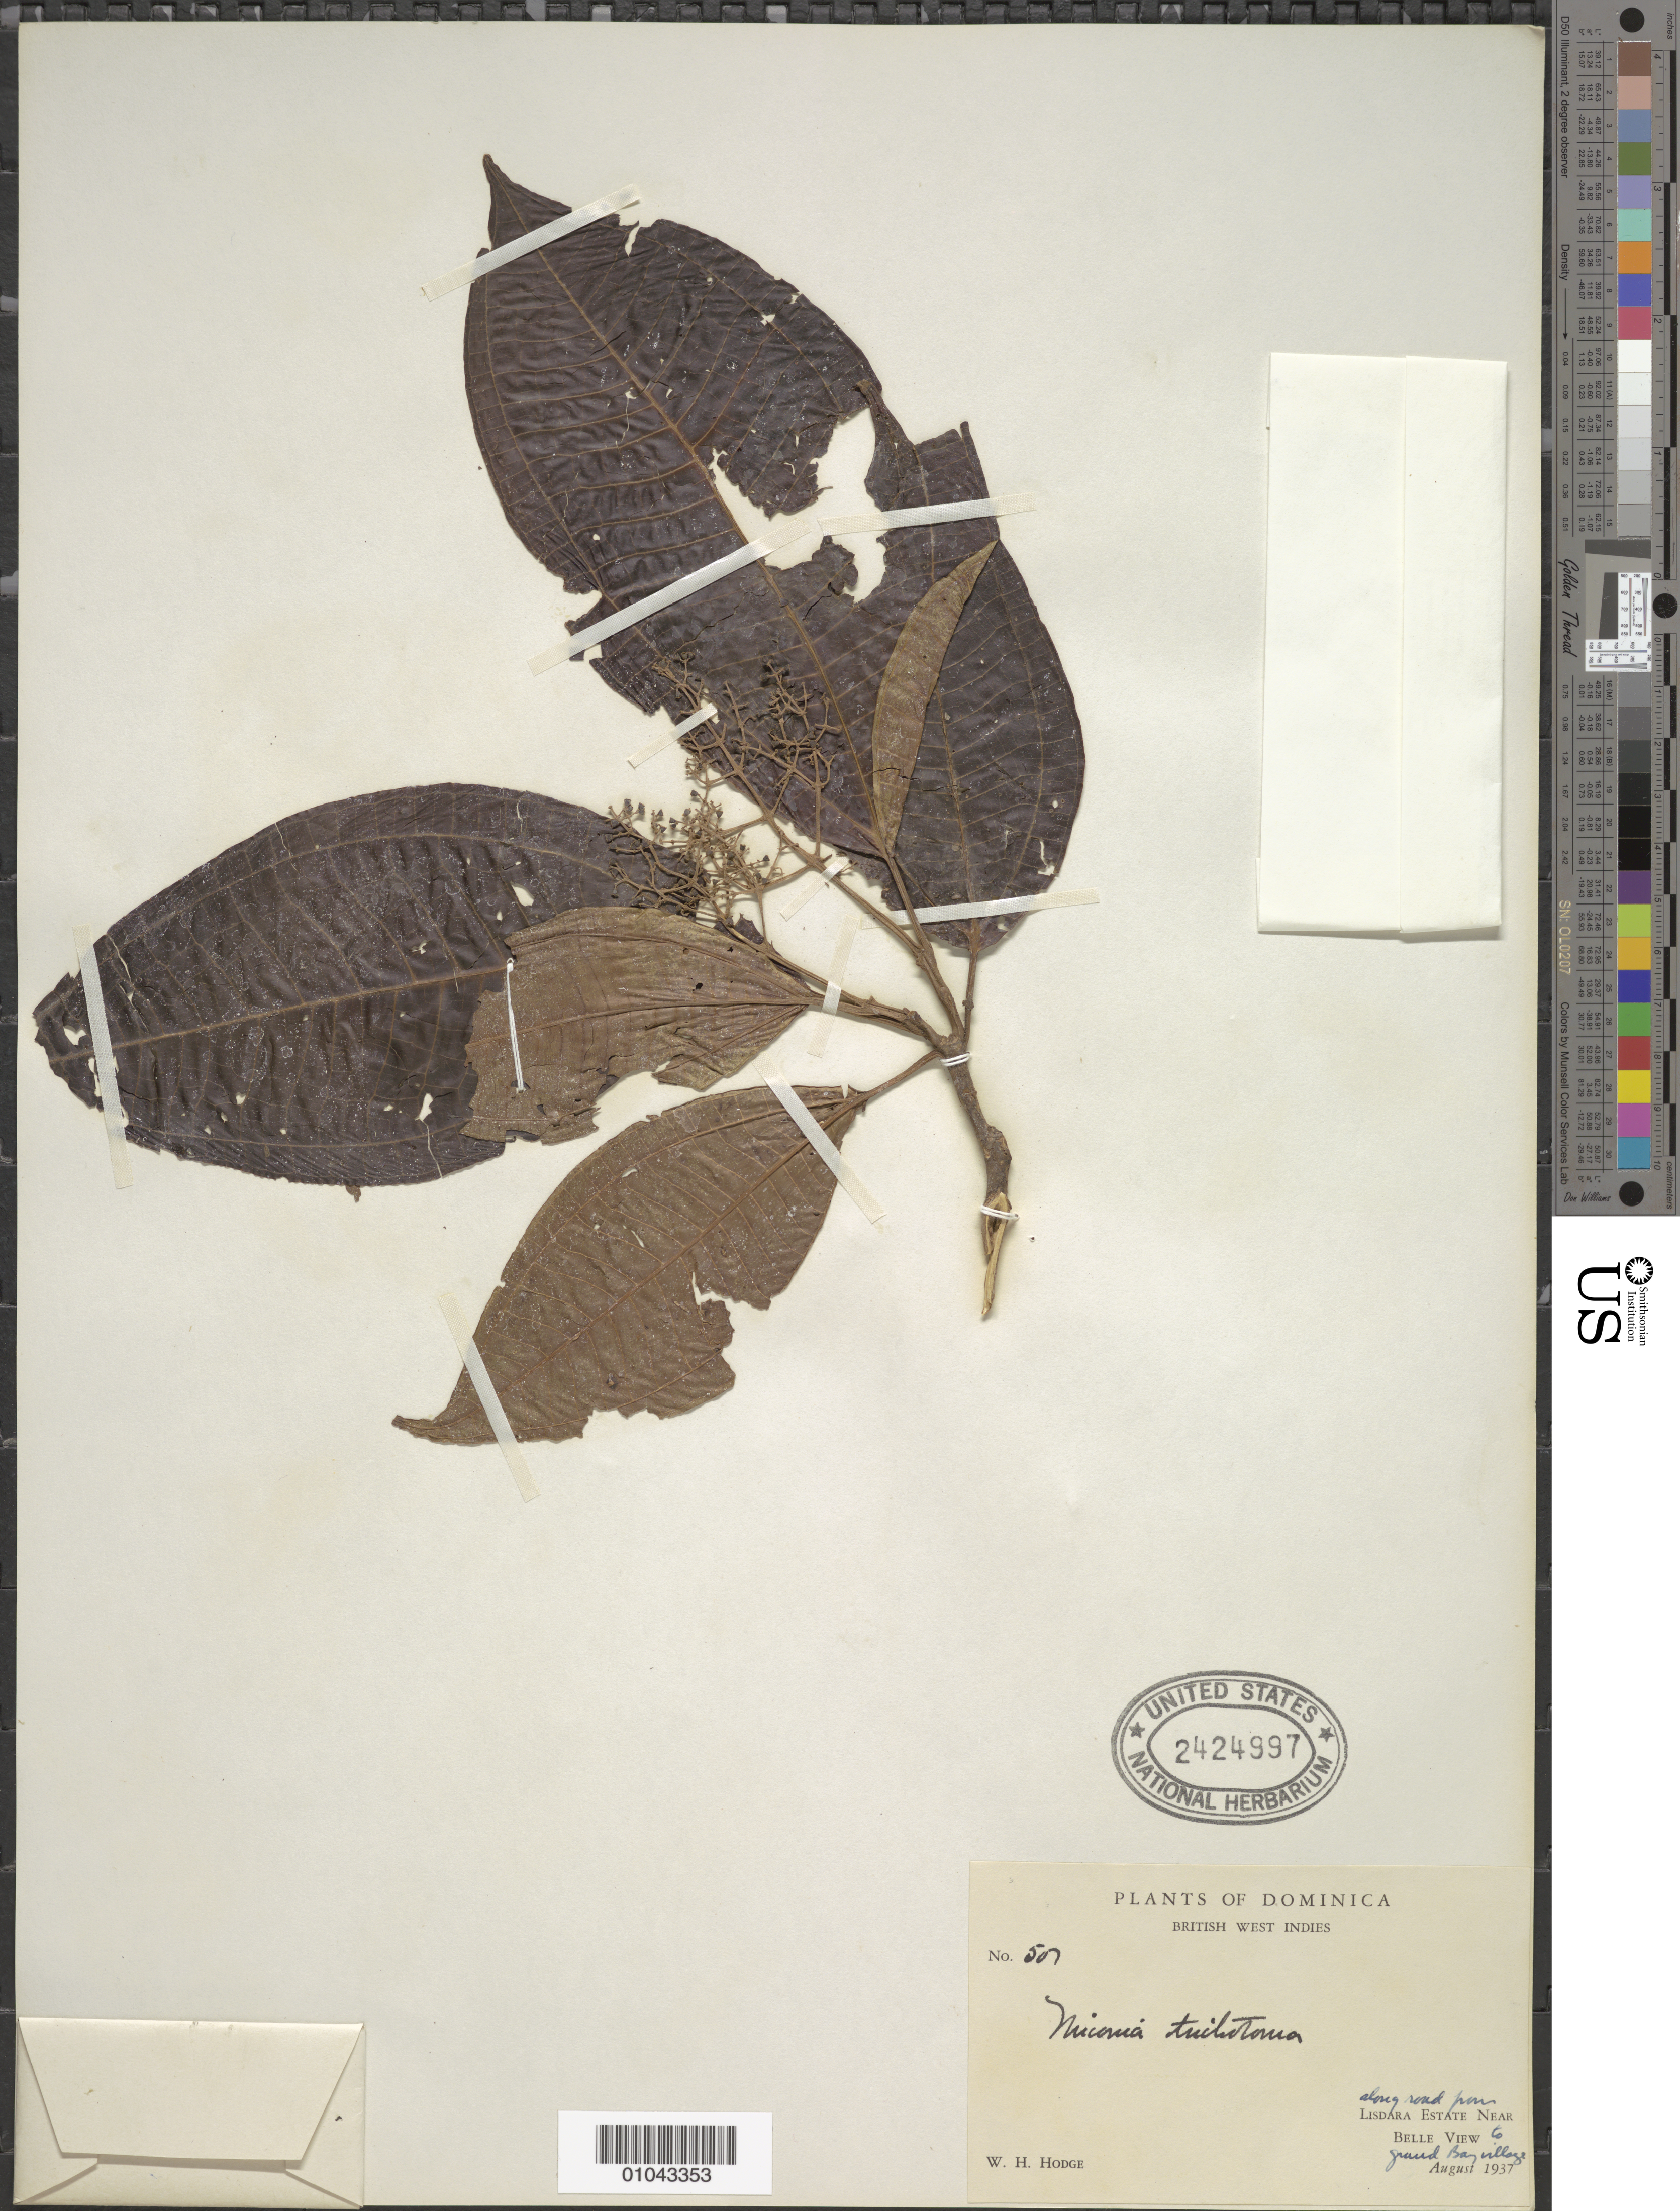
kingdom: Plantae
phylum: Tracheophyta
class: Magnoliopsida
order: Myrtales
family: Melastomataceae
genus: Miconia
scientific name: Miconia trichotoma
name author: (Desr.) DC.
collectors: W. Hodge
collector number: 507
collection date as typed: Aug 1937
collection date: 1937-08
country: Dominica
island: Dominica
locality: Road from Lisdara Estate near Belle View go Grand Bay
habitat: Along road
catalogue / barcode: US 2424997